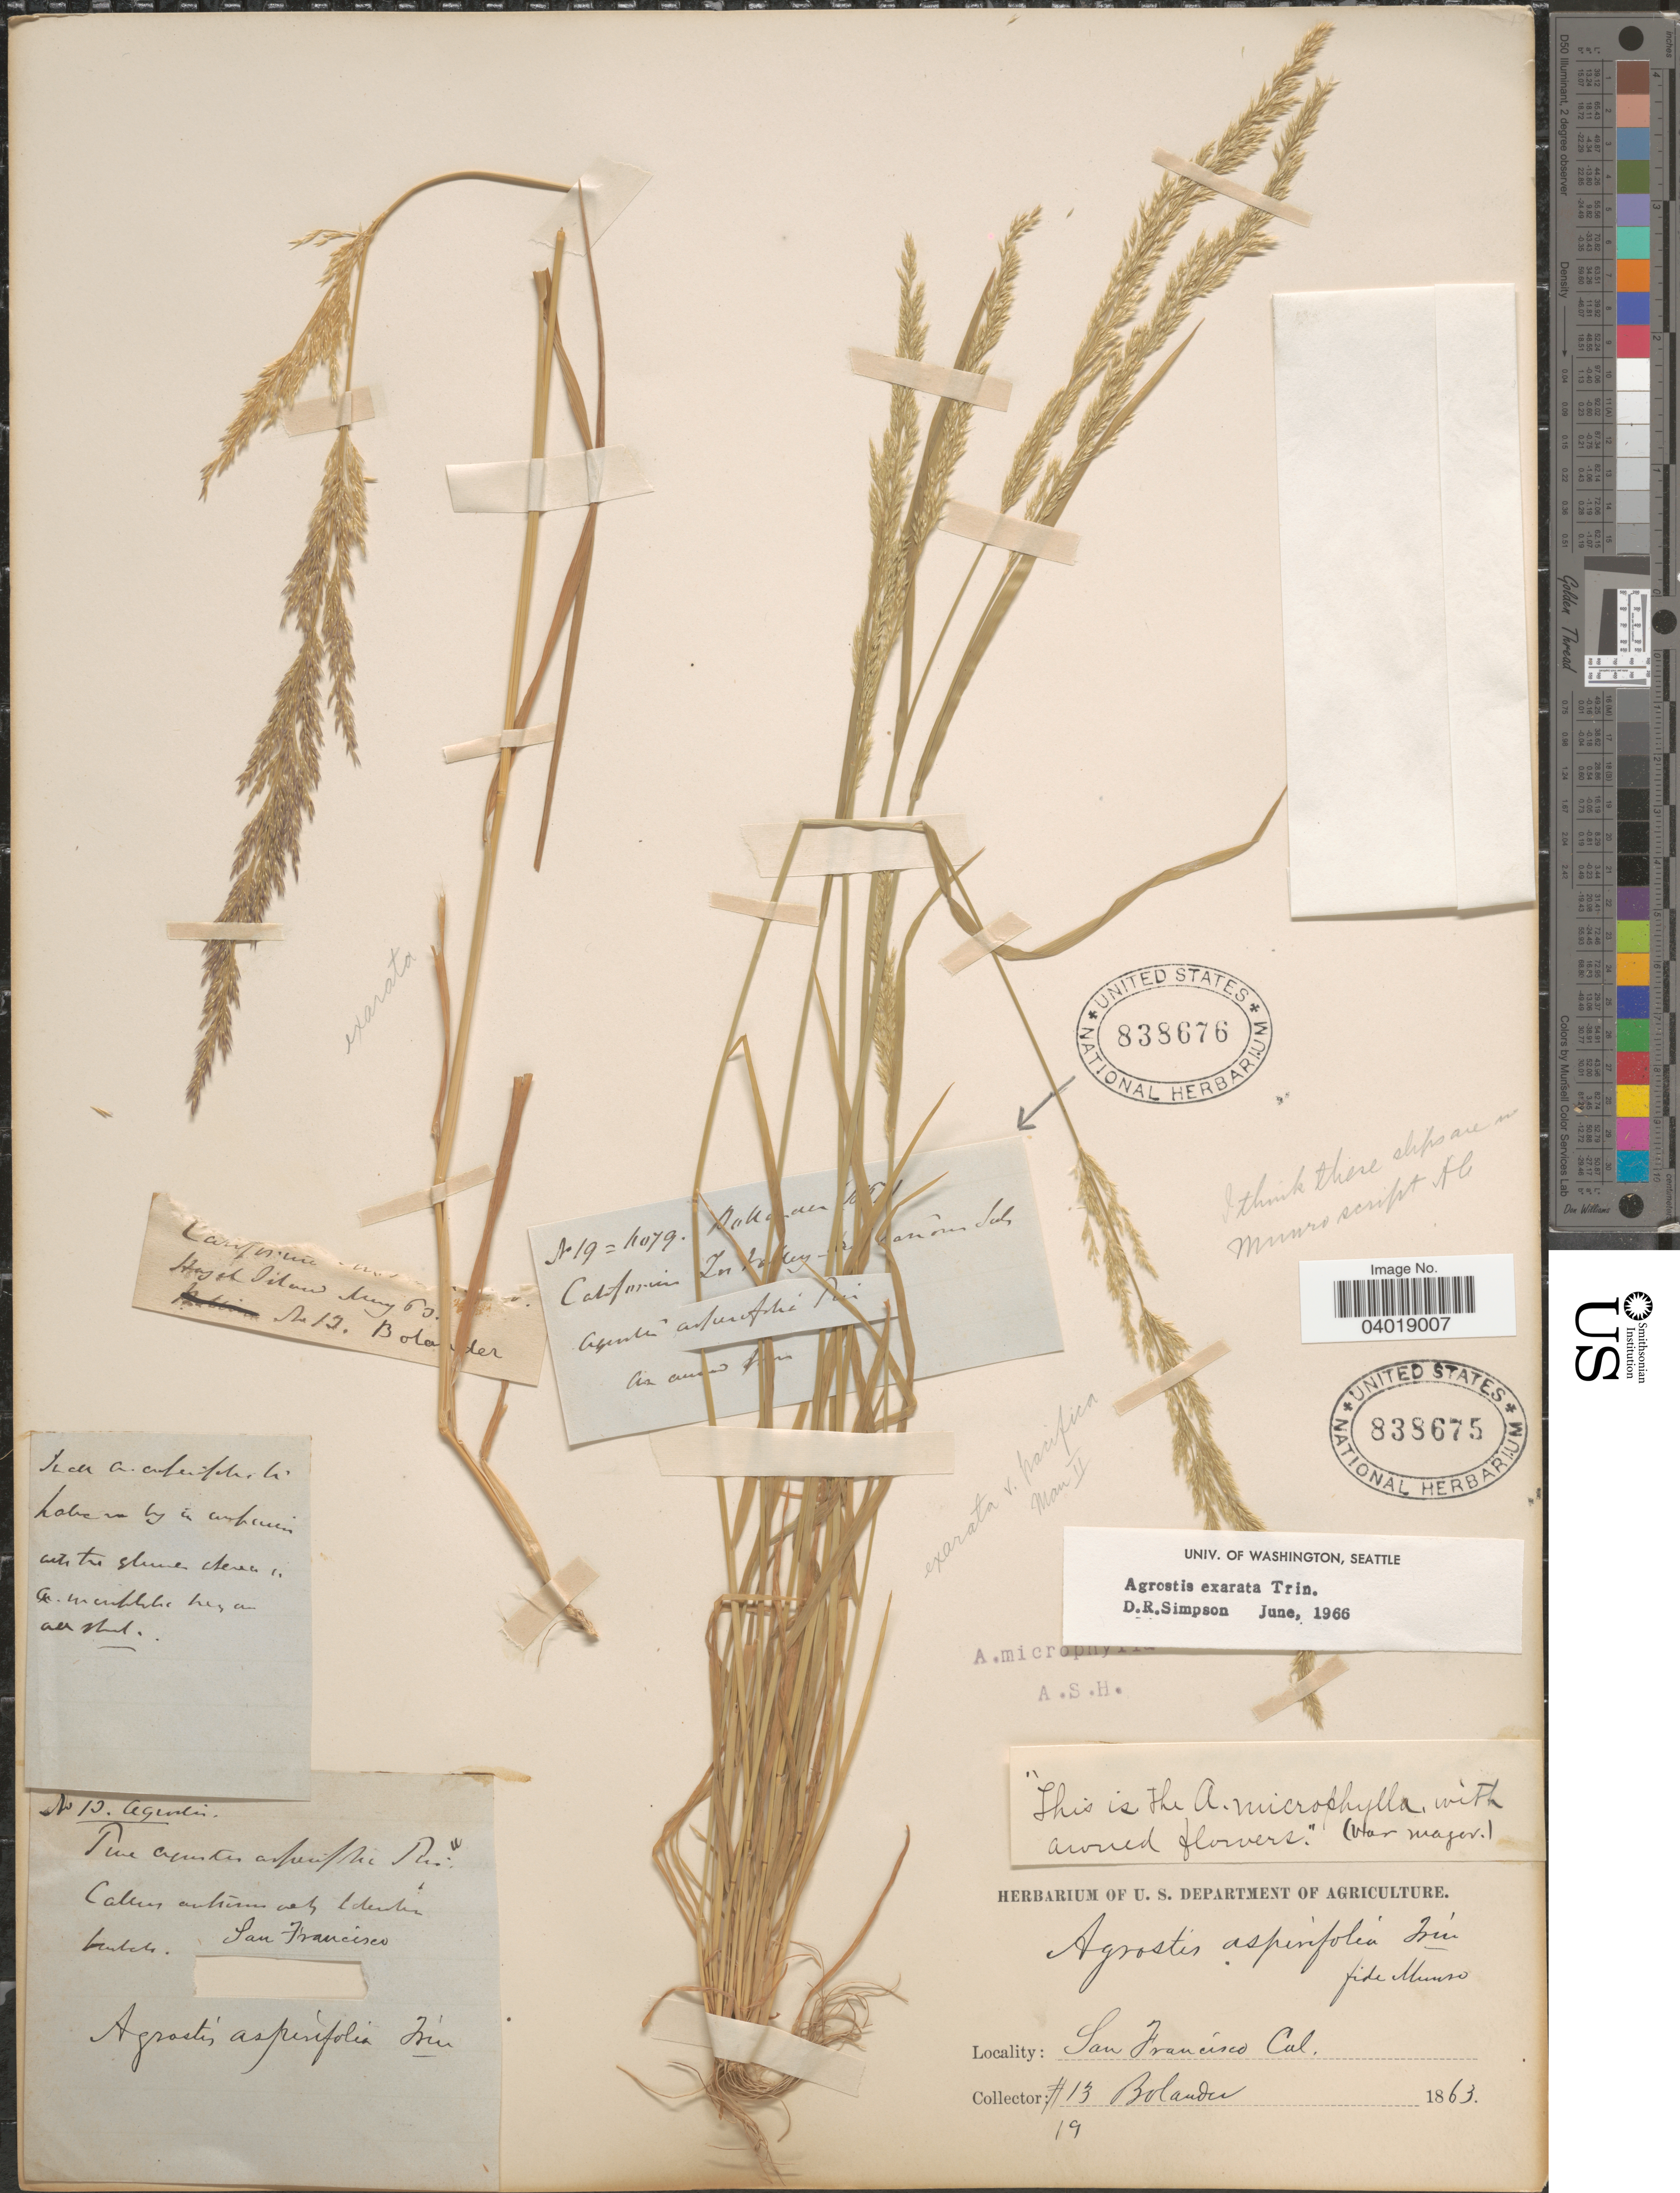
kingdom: Plantae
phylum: Tracheophyta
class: Liliopsida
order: Poales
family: Poaceae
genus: Agrostis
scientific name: Agrostis exarata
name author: Trin.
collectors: -. Bolander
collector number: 13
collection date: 1863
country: United States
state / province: California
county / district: San Francisco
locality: San Francisco.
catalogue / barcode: US 838675-2